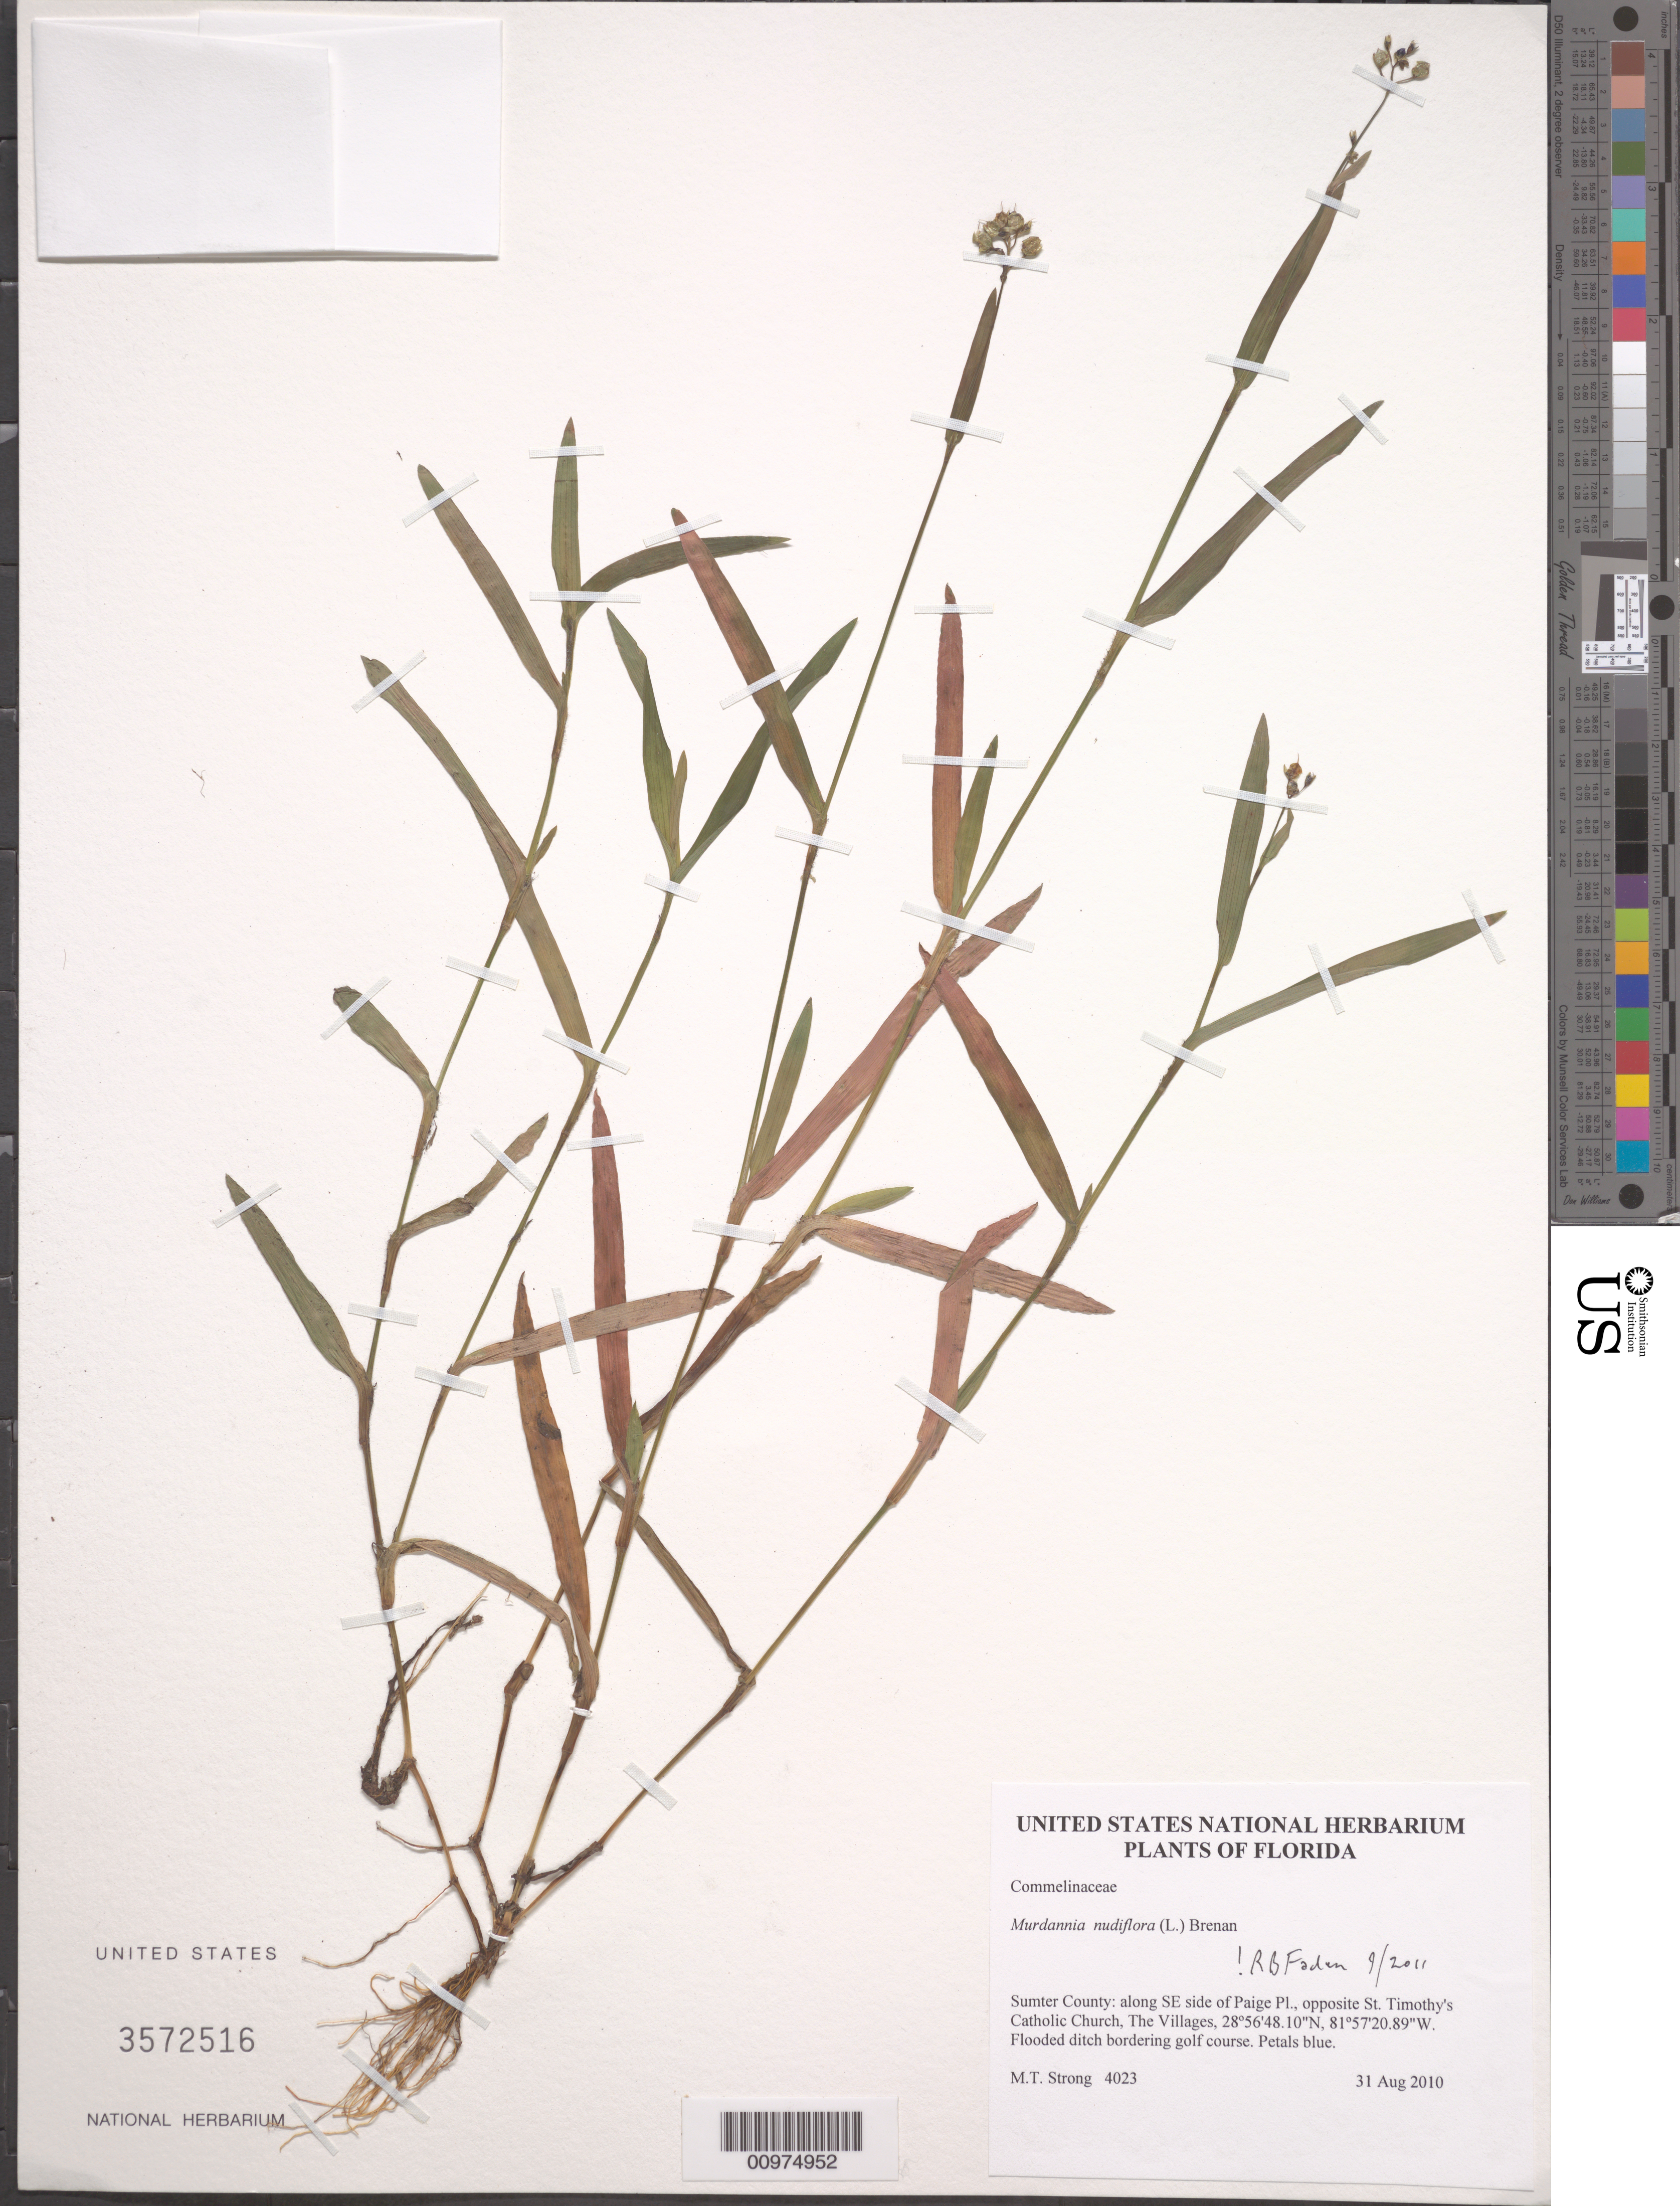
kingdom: Plantae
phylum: Tracheophyta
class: Liliopsida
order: Commelinales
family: Commelinaceae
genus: Murdannia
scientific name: Murdannia nudiflora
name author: (L.) Brenan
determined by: Faden, Robert B., (US), Smithsonian Institution - National Museum of Natural History (UNITED STATES)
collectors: M. T. Strong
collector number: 4023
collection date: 2010-08-31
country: United States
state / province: Florida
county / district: Sumter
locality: along SE side of Paige Pl., opposite St. Timothy's Catholic Church, The Villages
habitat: Flooded ditch bordering golf course.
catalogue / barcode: US 3572516